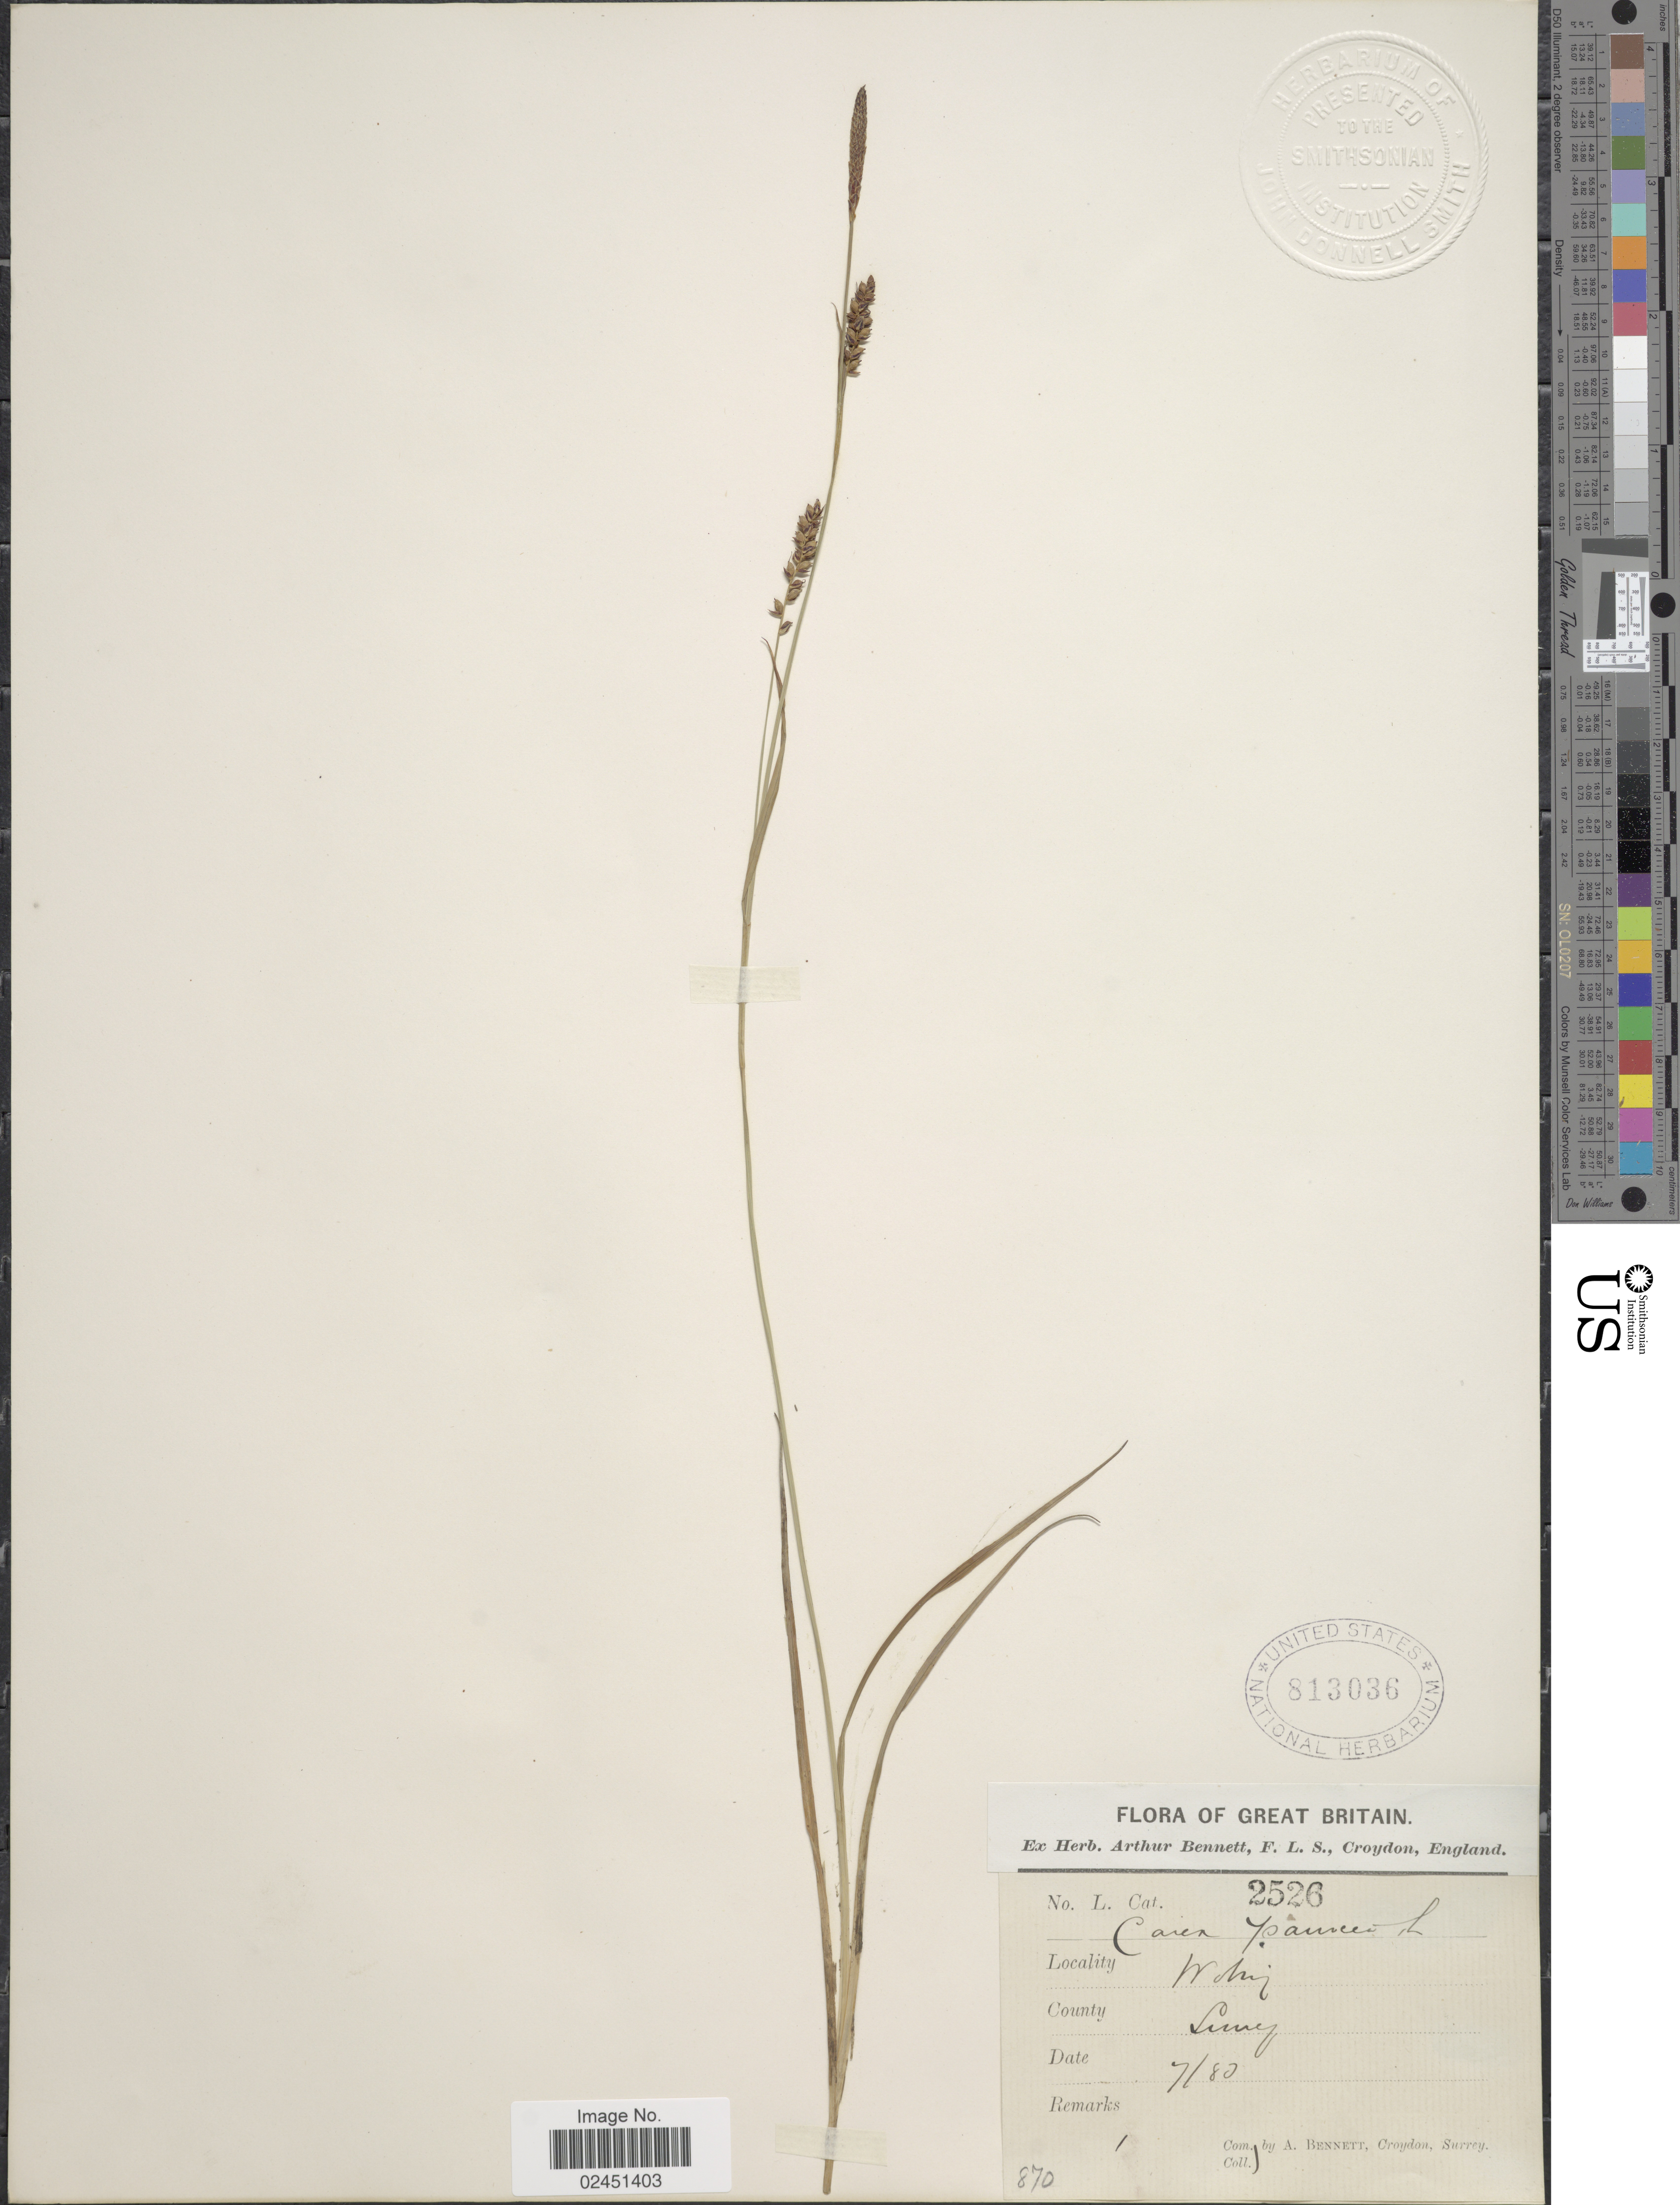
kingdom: Plantae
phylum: Tracheophyta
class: Liliopsida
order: Poales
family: Cyperaceae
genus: Carex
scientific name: Carex panicea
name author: L.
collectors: A. Bennett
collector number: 2526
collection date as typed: Transcribed d/m/y: /7/80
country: United Kingdom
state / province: England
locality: Great Britain, Mohig, County Sussex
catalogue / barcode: US 813036